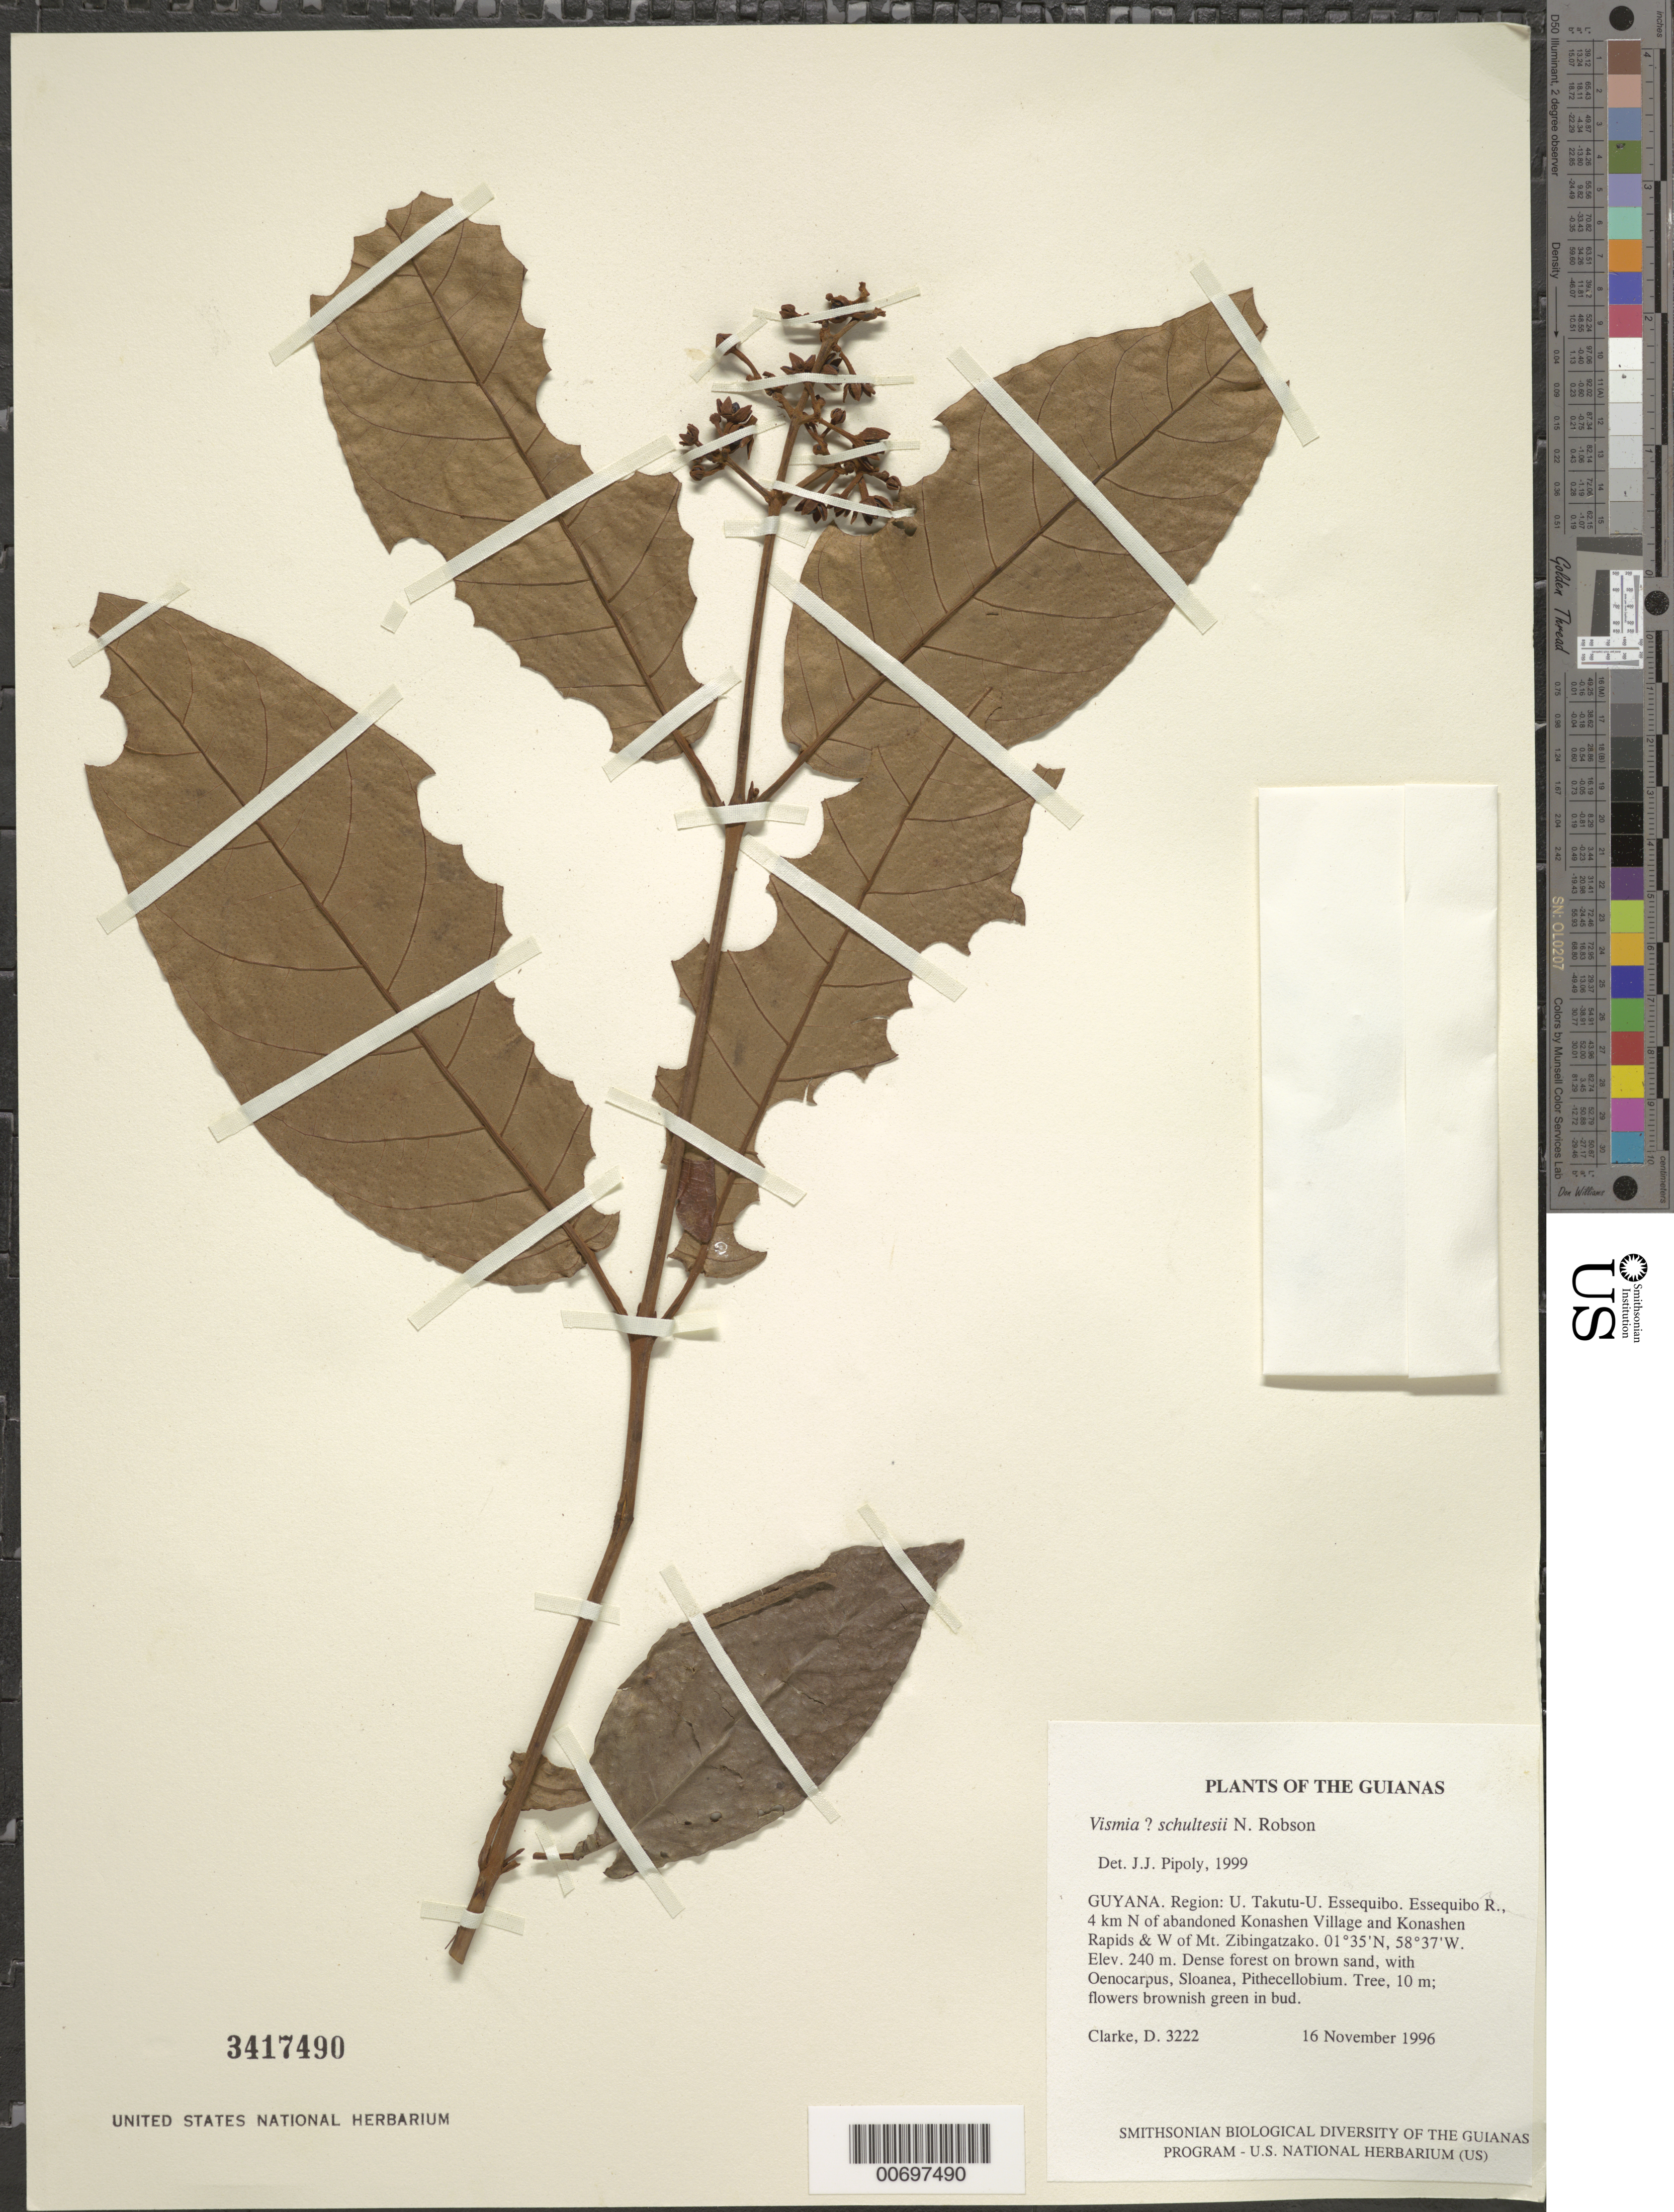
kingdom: Plantae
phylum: Tracheophyta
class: Magnoliopsida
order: Malpighiales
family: Hypericaceae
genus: Vismia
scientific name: Vismia schultesii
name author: N. Robson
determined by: Pipoly, J. J., III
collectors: H. D. Clarke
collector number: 3222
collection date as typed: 16 November 1996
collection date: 1996-11-16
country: Guyana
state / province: U. Takutu-U. Essequibo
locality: Essequibo R., 4 km N of abandoned Konashen Village and Konashen Rapids & W of Mt. Zibingatzako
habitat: Dense forest on brown sand, with Oenocarpus, Sloanea, Pithecellobium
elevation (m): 240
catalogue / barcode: US 3417490